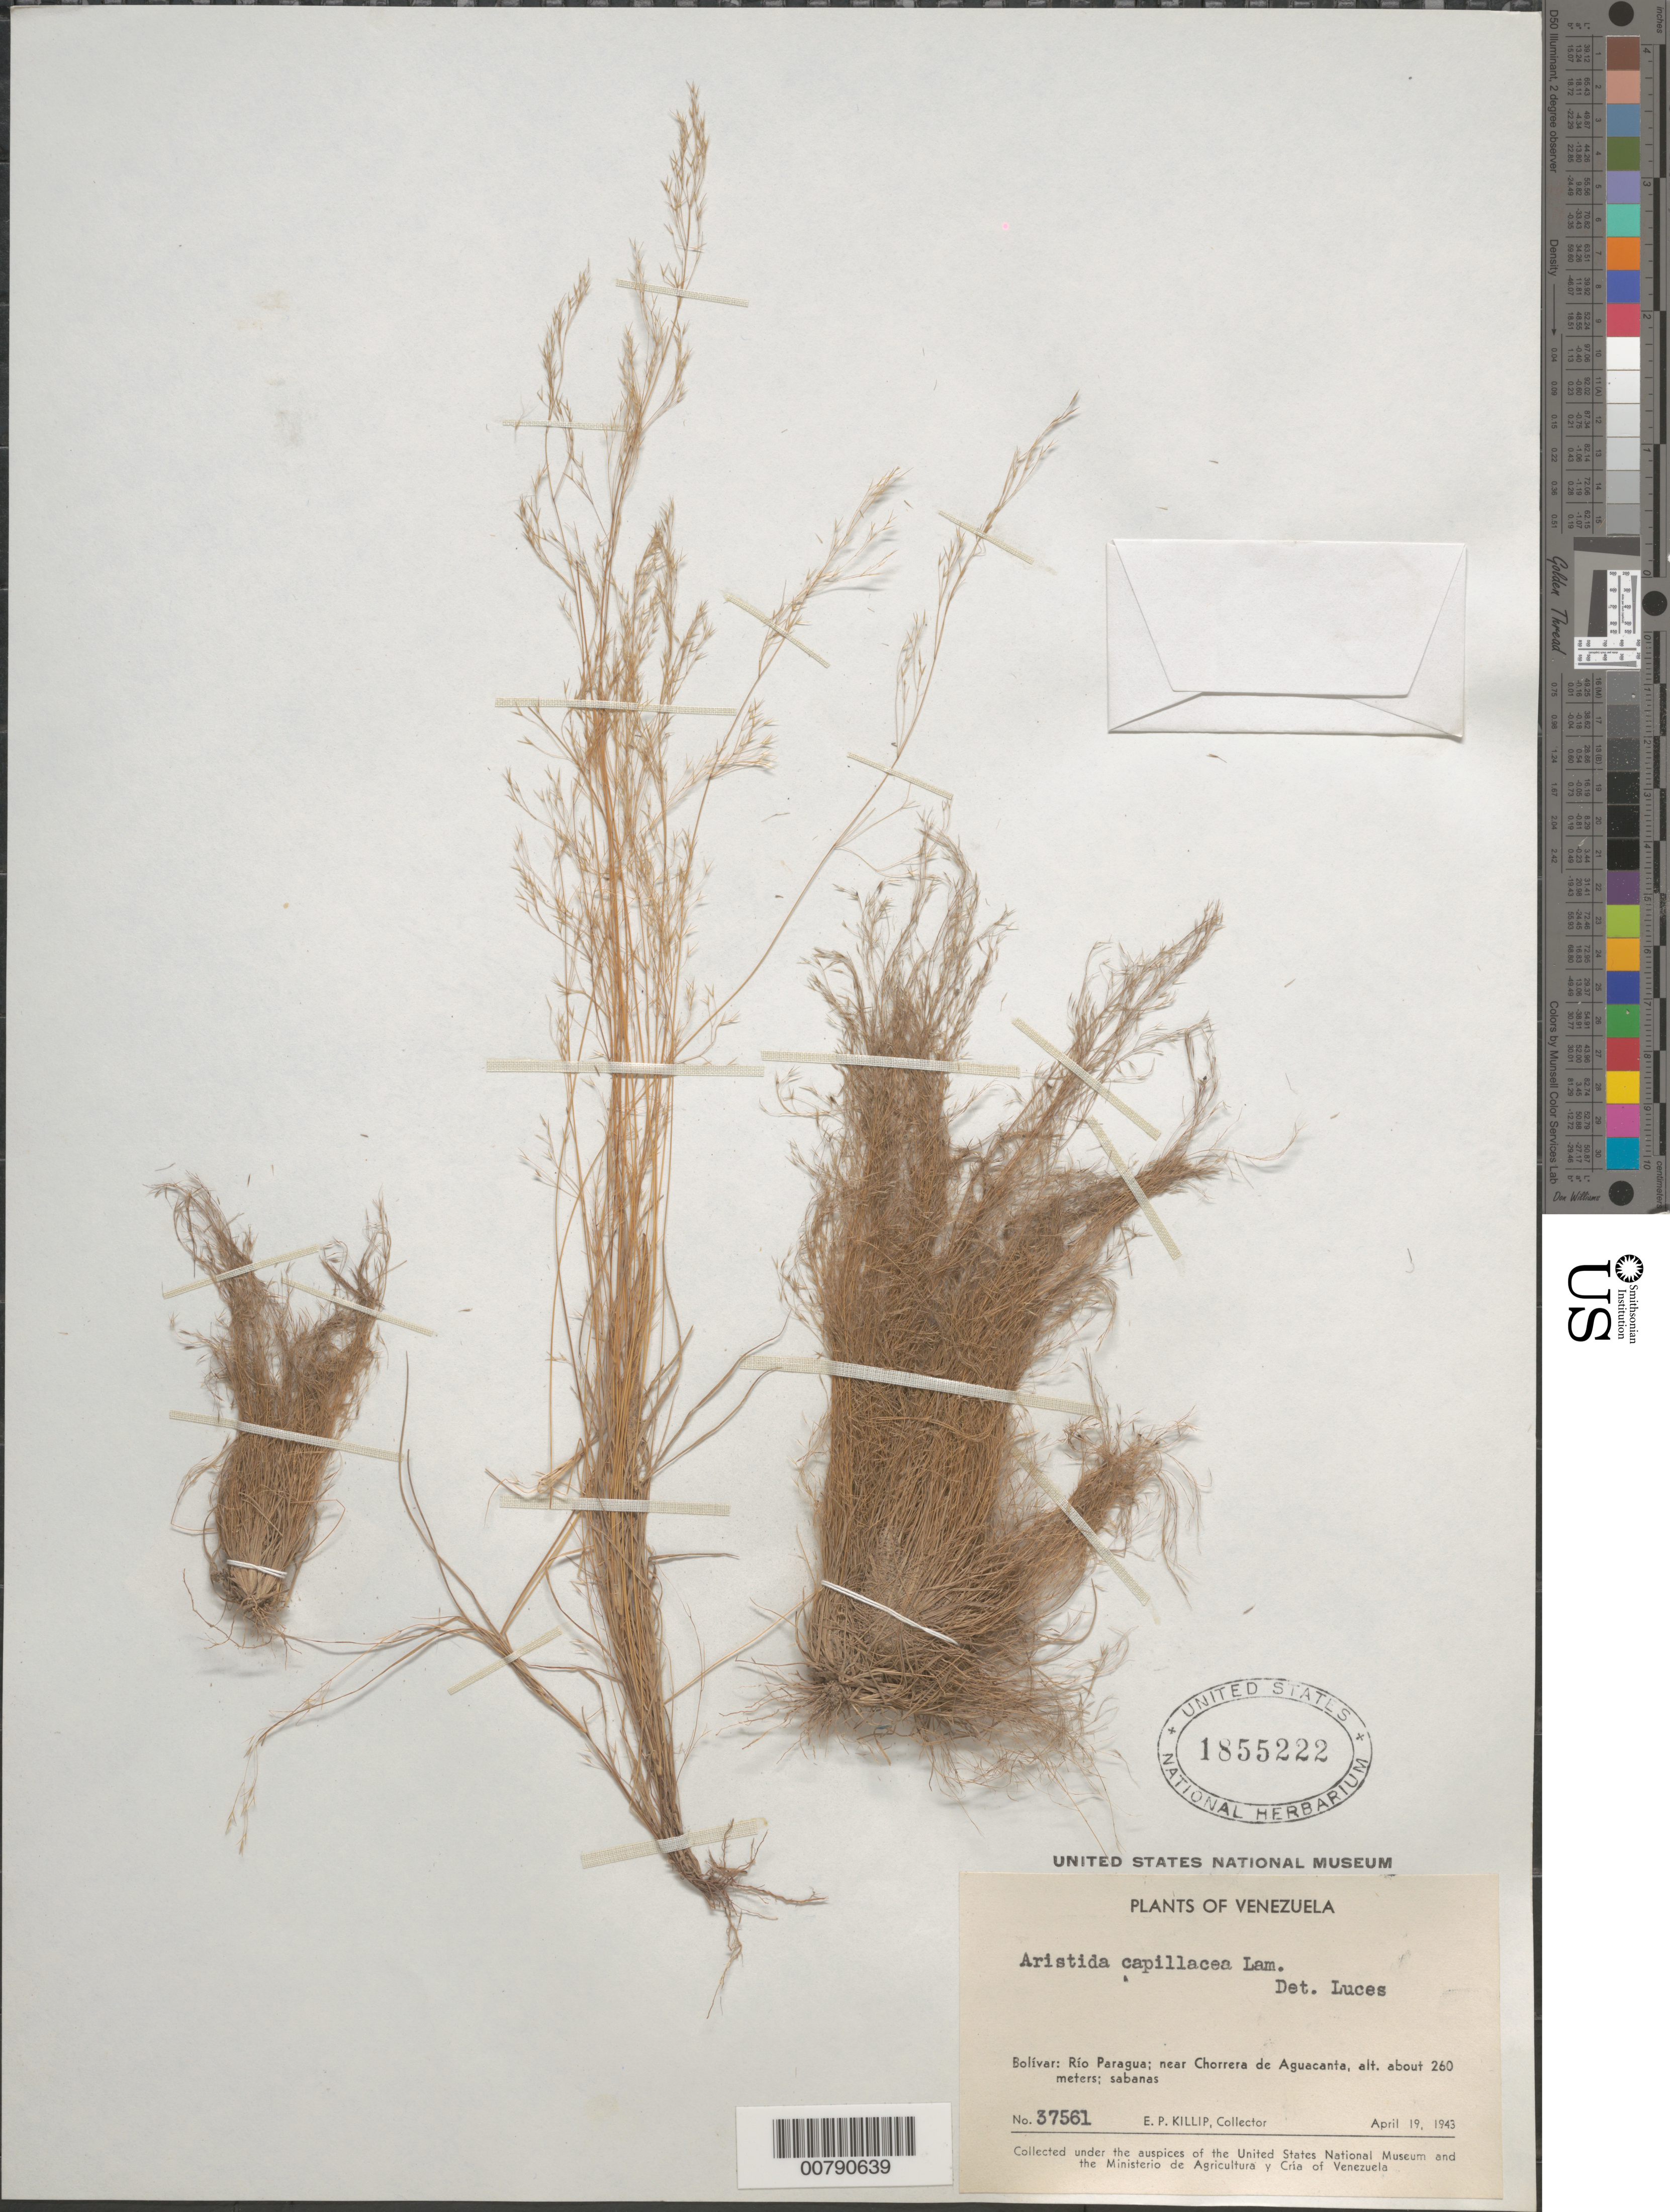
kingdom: Plantae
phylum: Tracheophyta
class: Liliopsida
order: Poales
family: Poaceae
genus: Aristida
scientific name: Aristida capillacea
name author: Lam.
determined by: Luces, --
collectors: E. P. Killip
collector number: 37561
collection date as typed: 19-Apr-43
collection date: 1943-04-19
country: Venezuela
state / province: Bolívar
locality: Río Paragua, near Chorrera de Aguacanta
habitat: Sabanas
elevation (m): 260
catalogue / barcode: US 1855222